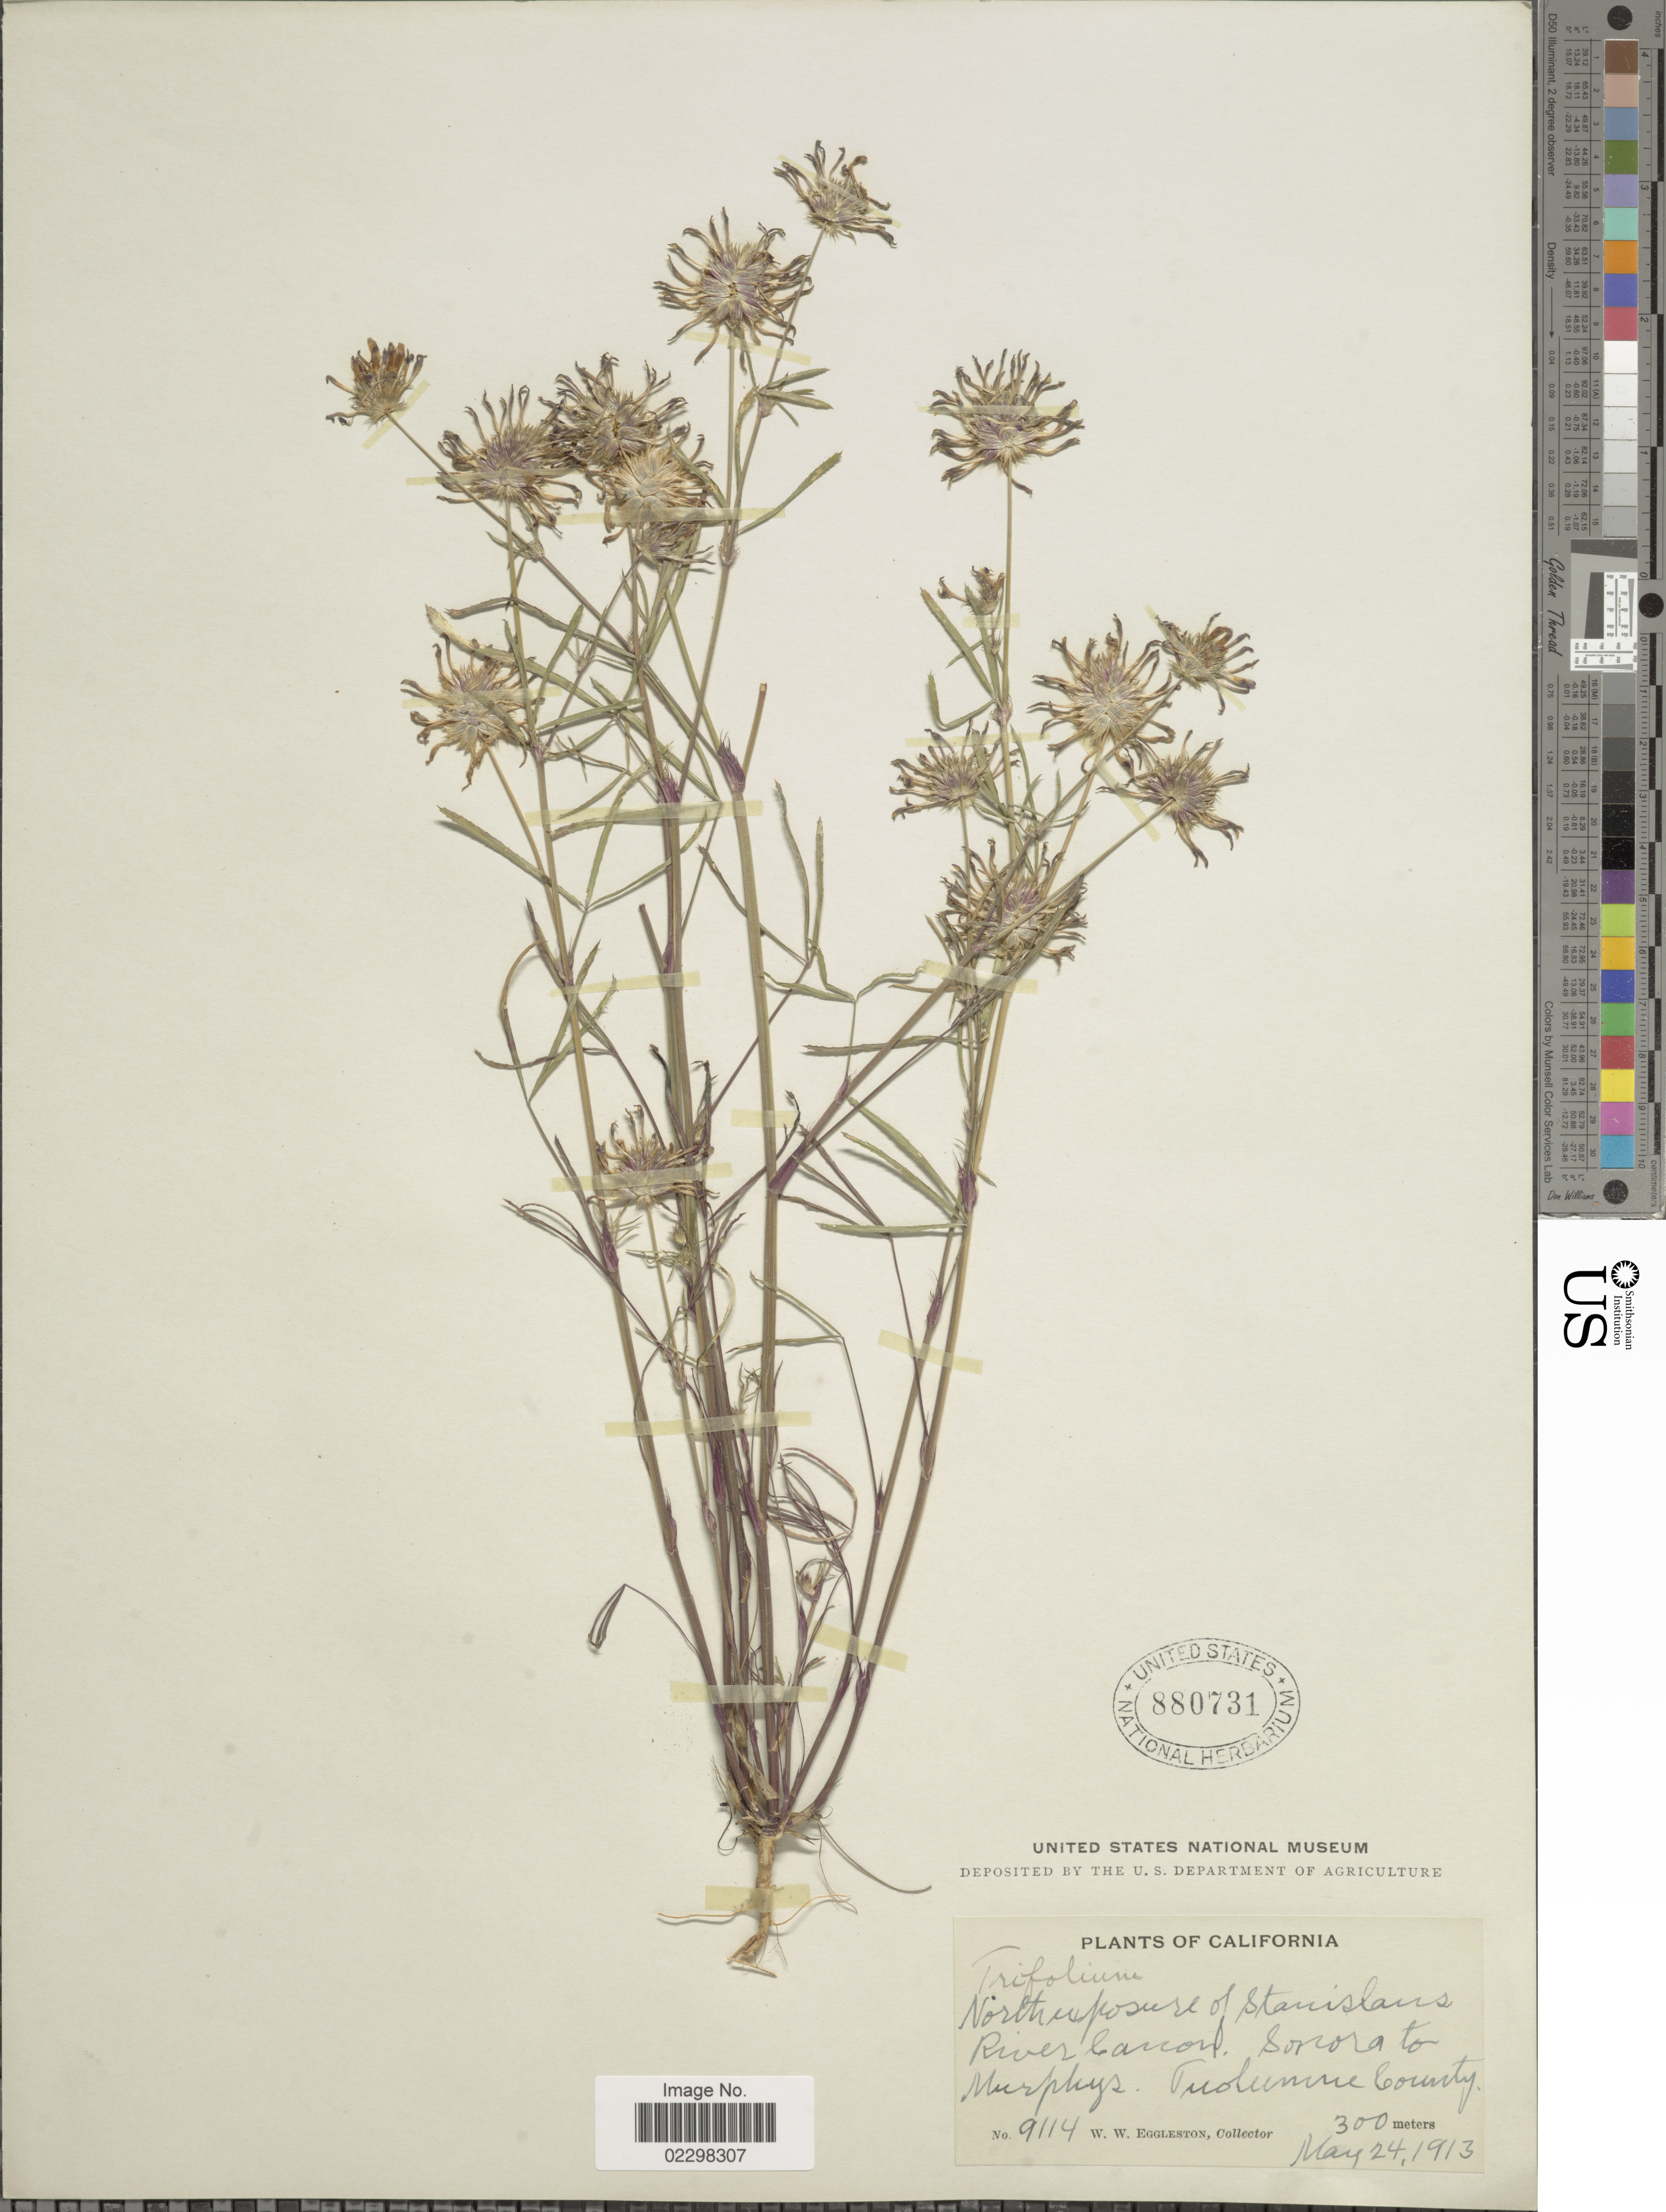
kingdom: Plantae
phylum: Tracheophyta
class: Magnoliopsida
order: Fabales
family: Fabaceae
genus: Trifolium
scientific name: Trifolium tridentatum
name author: Lindl.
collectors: W. W. Eggleston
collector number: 9114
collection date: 1913-05-24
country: United States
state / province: California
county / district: Tuolumne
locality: California. River Canon, Sonora to Murphys. Tuolumne Couny.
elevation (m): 300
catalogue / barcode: US 880731